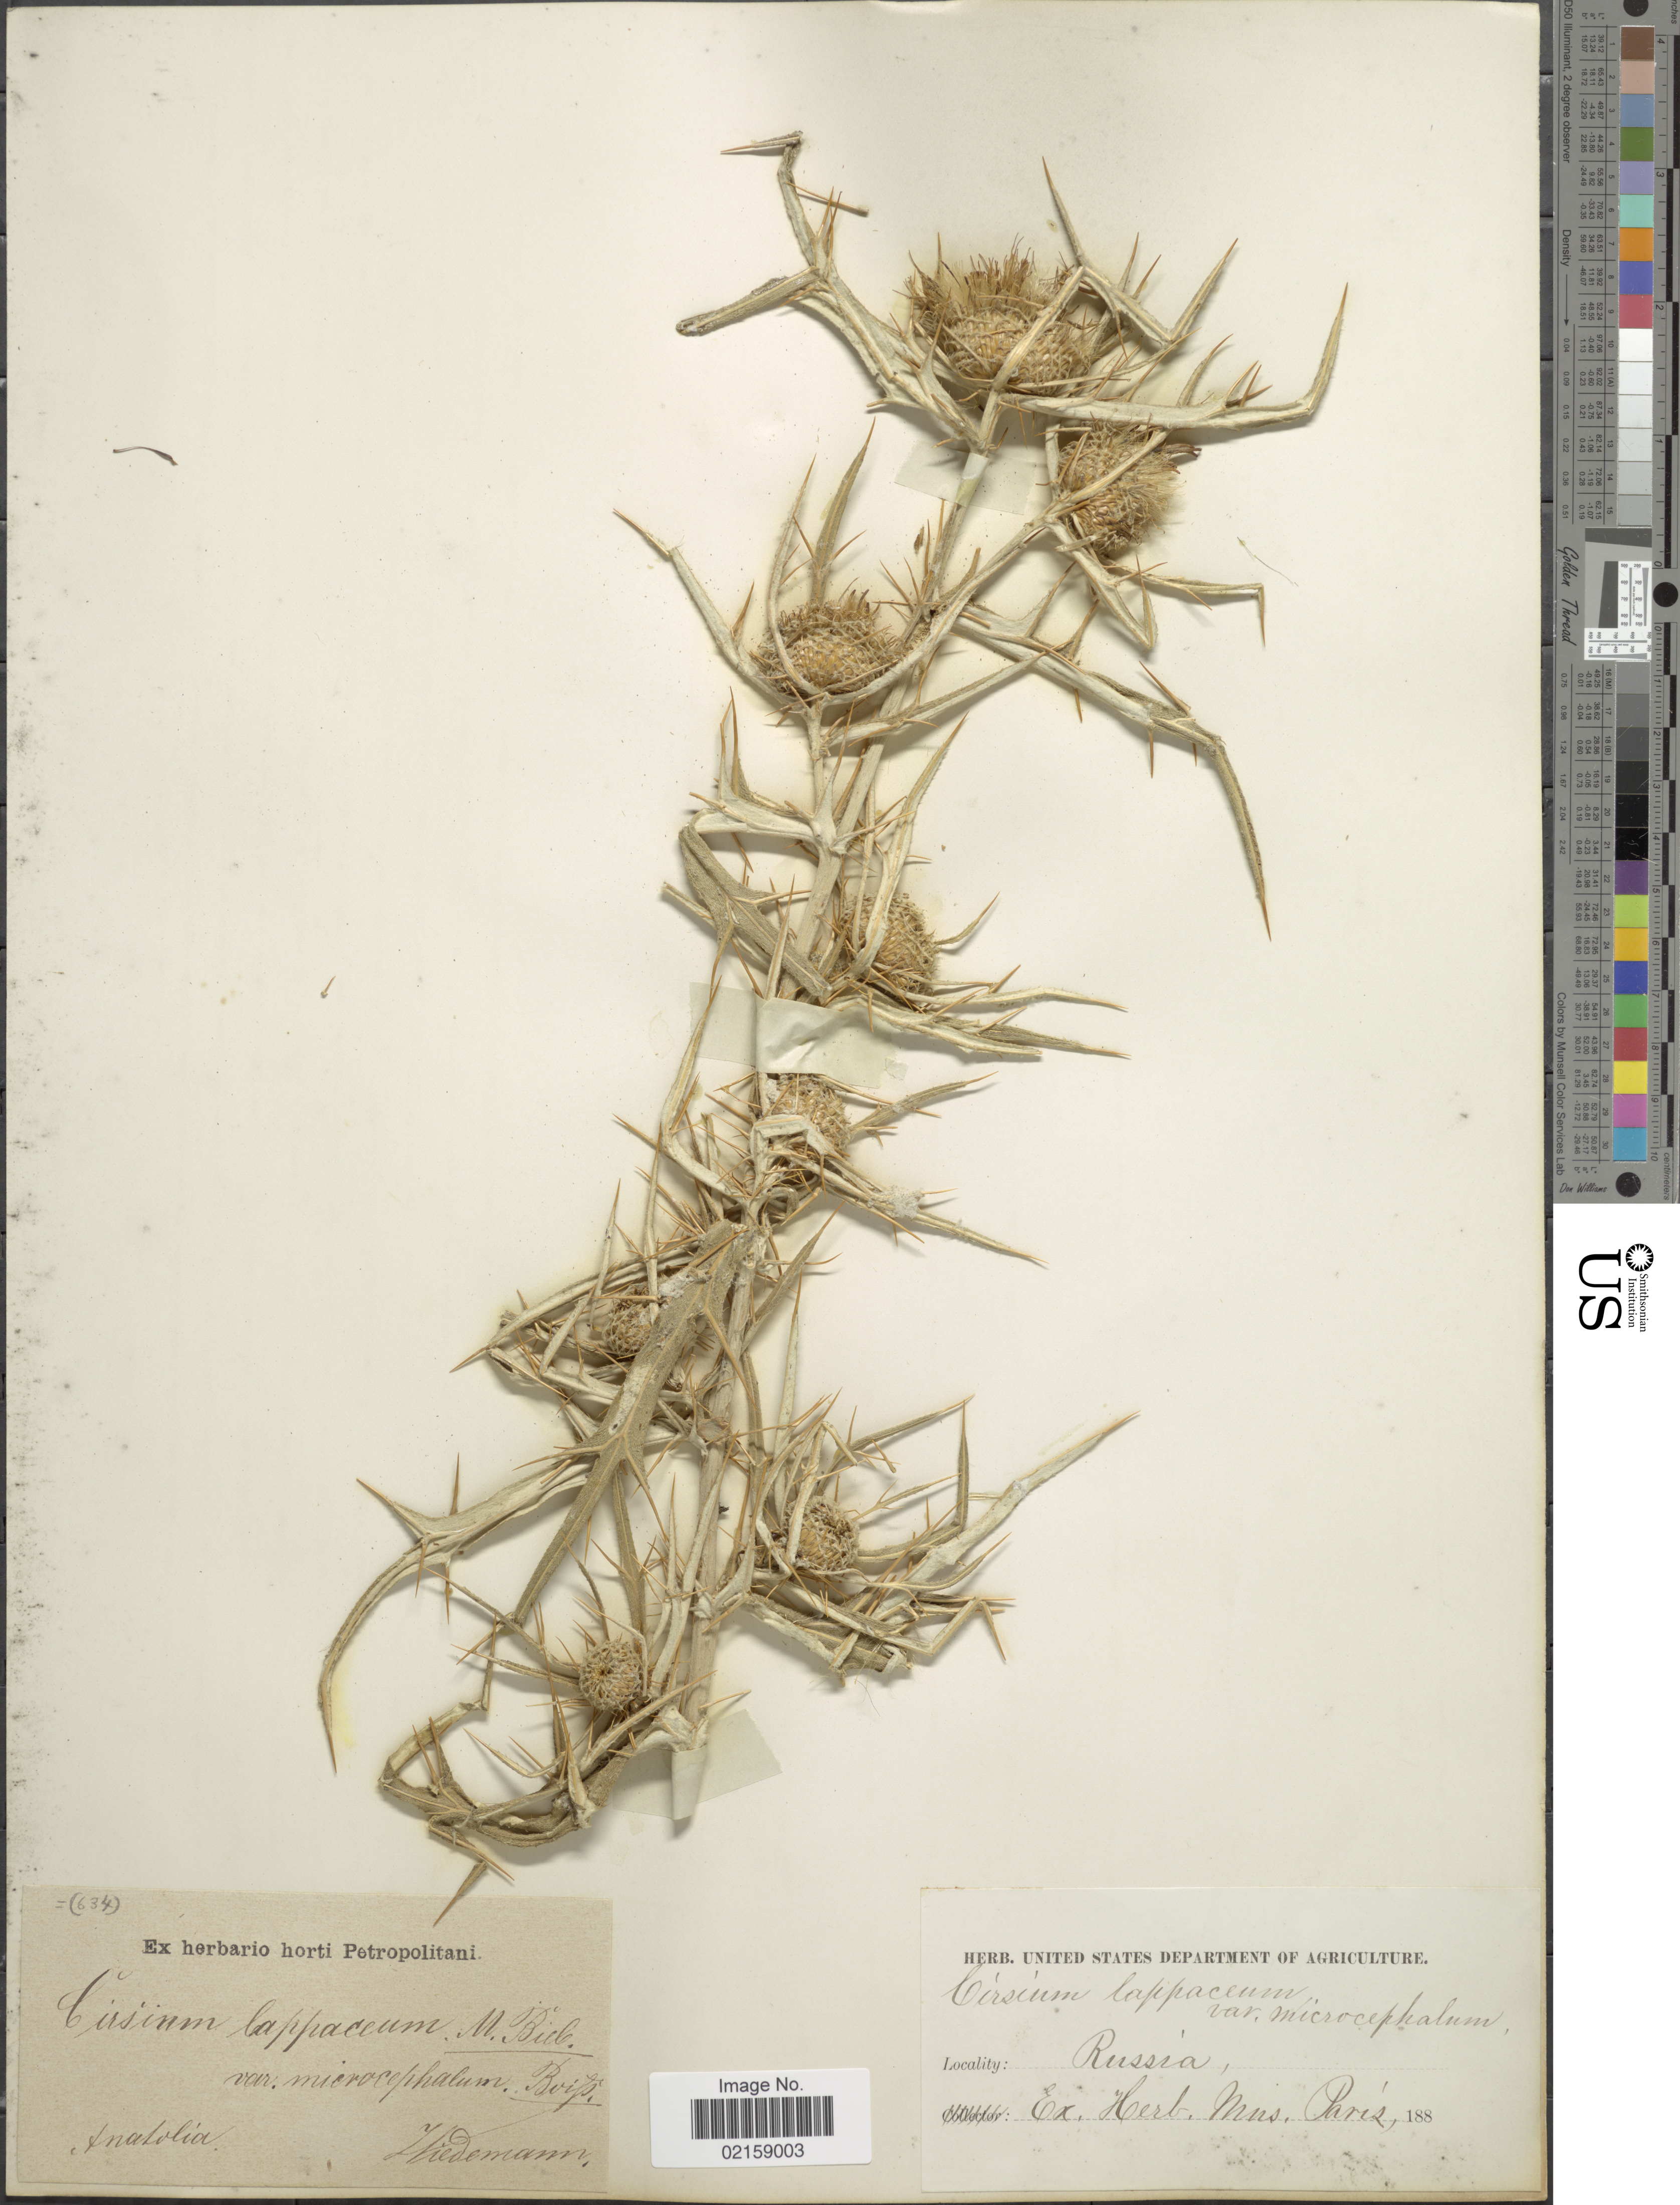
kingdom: Plantae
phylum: Tracheophyta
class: Magnoliopsida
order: Asterales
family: Asteraceae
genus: Cirsium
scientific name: Cirsium lappaceum var. microcephalum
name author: Boiss.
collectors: -. Wiedermann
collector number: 634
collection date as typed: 188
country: Russian Federation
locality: Anatolia, "Russia" [probably Turkey]